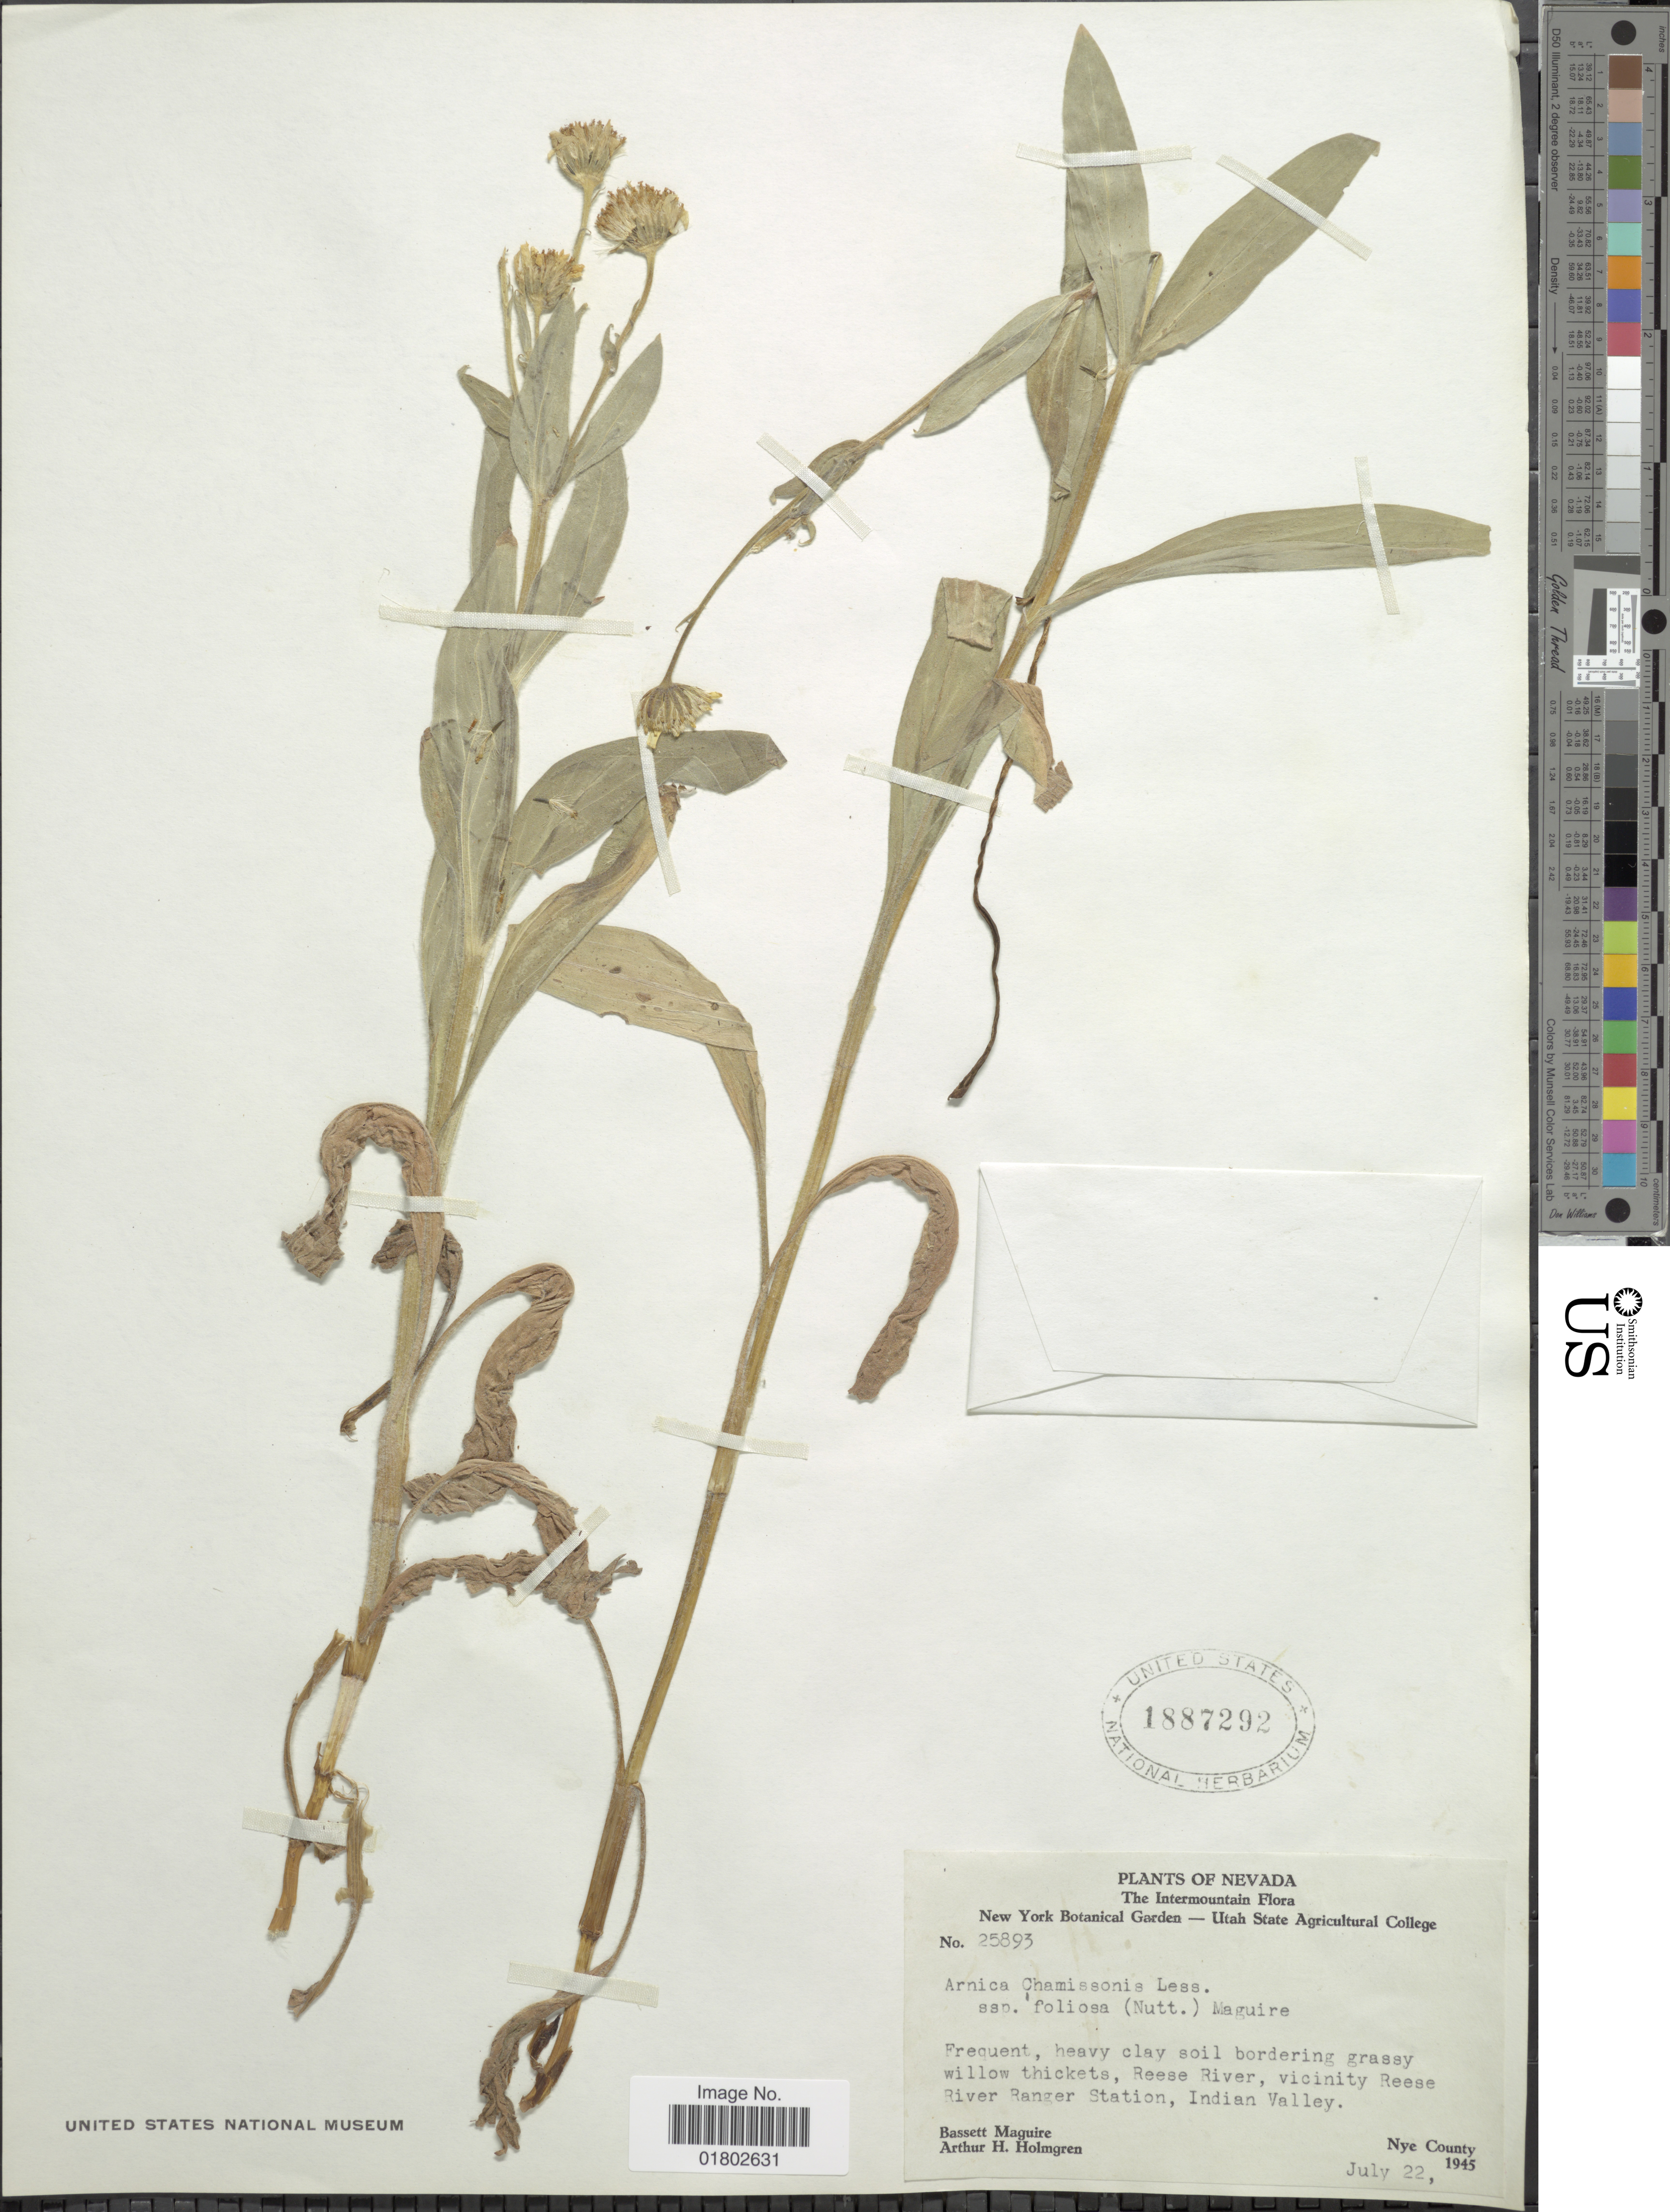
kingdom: Plantae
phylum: Tracheophyta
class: Magnoliopsida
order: Asterales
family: Asteraceae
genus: Arnica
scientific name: Arnica chamissonis subsp. foliosa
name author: (Nutt.) Maguire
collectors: B. Maguire & A. H. Holmgren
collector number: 25893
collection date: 1945-07-22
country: United States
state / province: Nevada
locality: Intermountain, Reese River, vicinity Reese River Ranger Station, Indian Valley, Nye County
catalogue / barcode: US 1887292